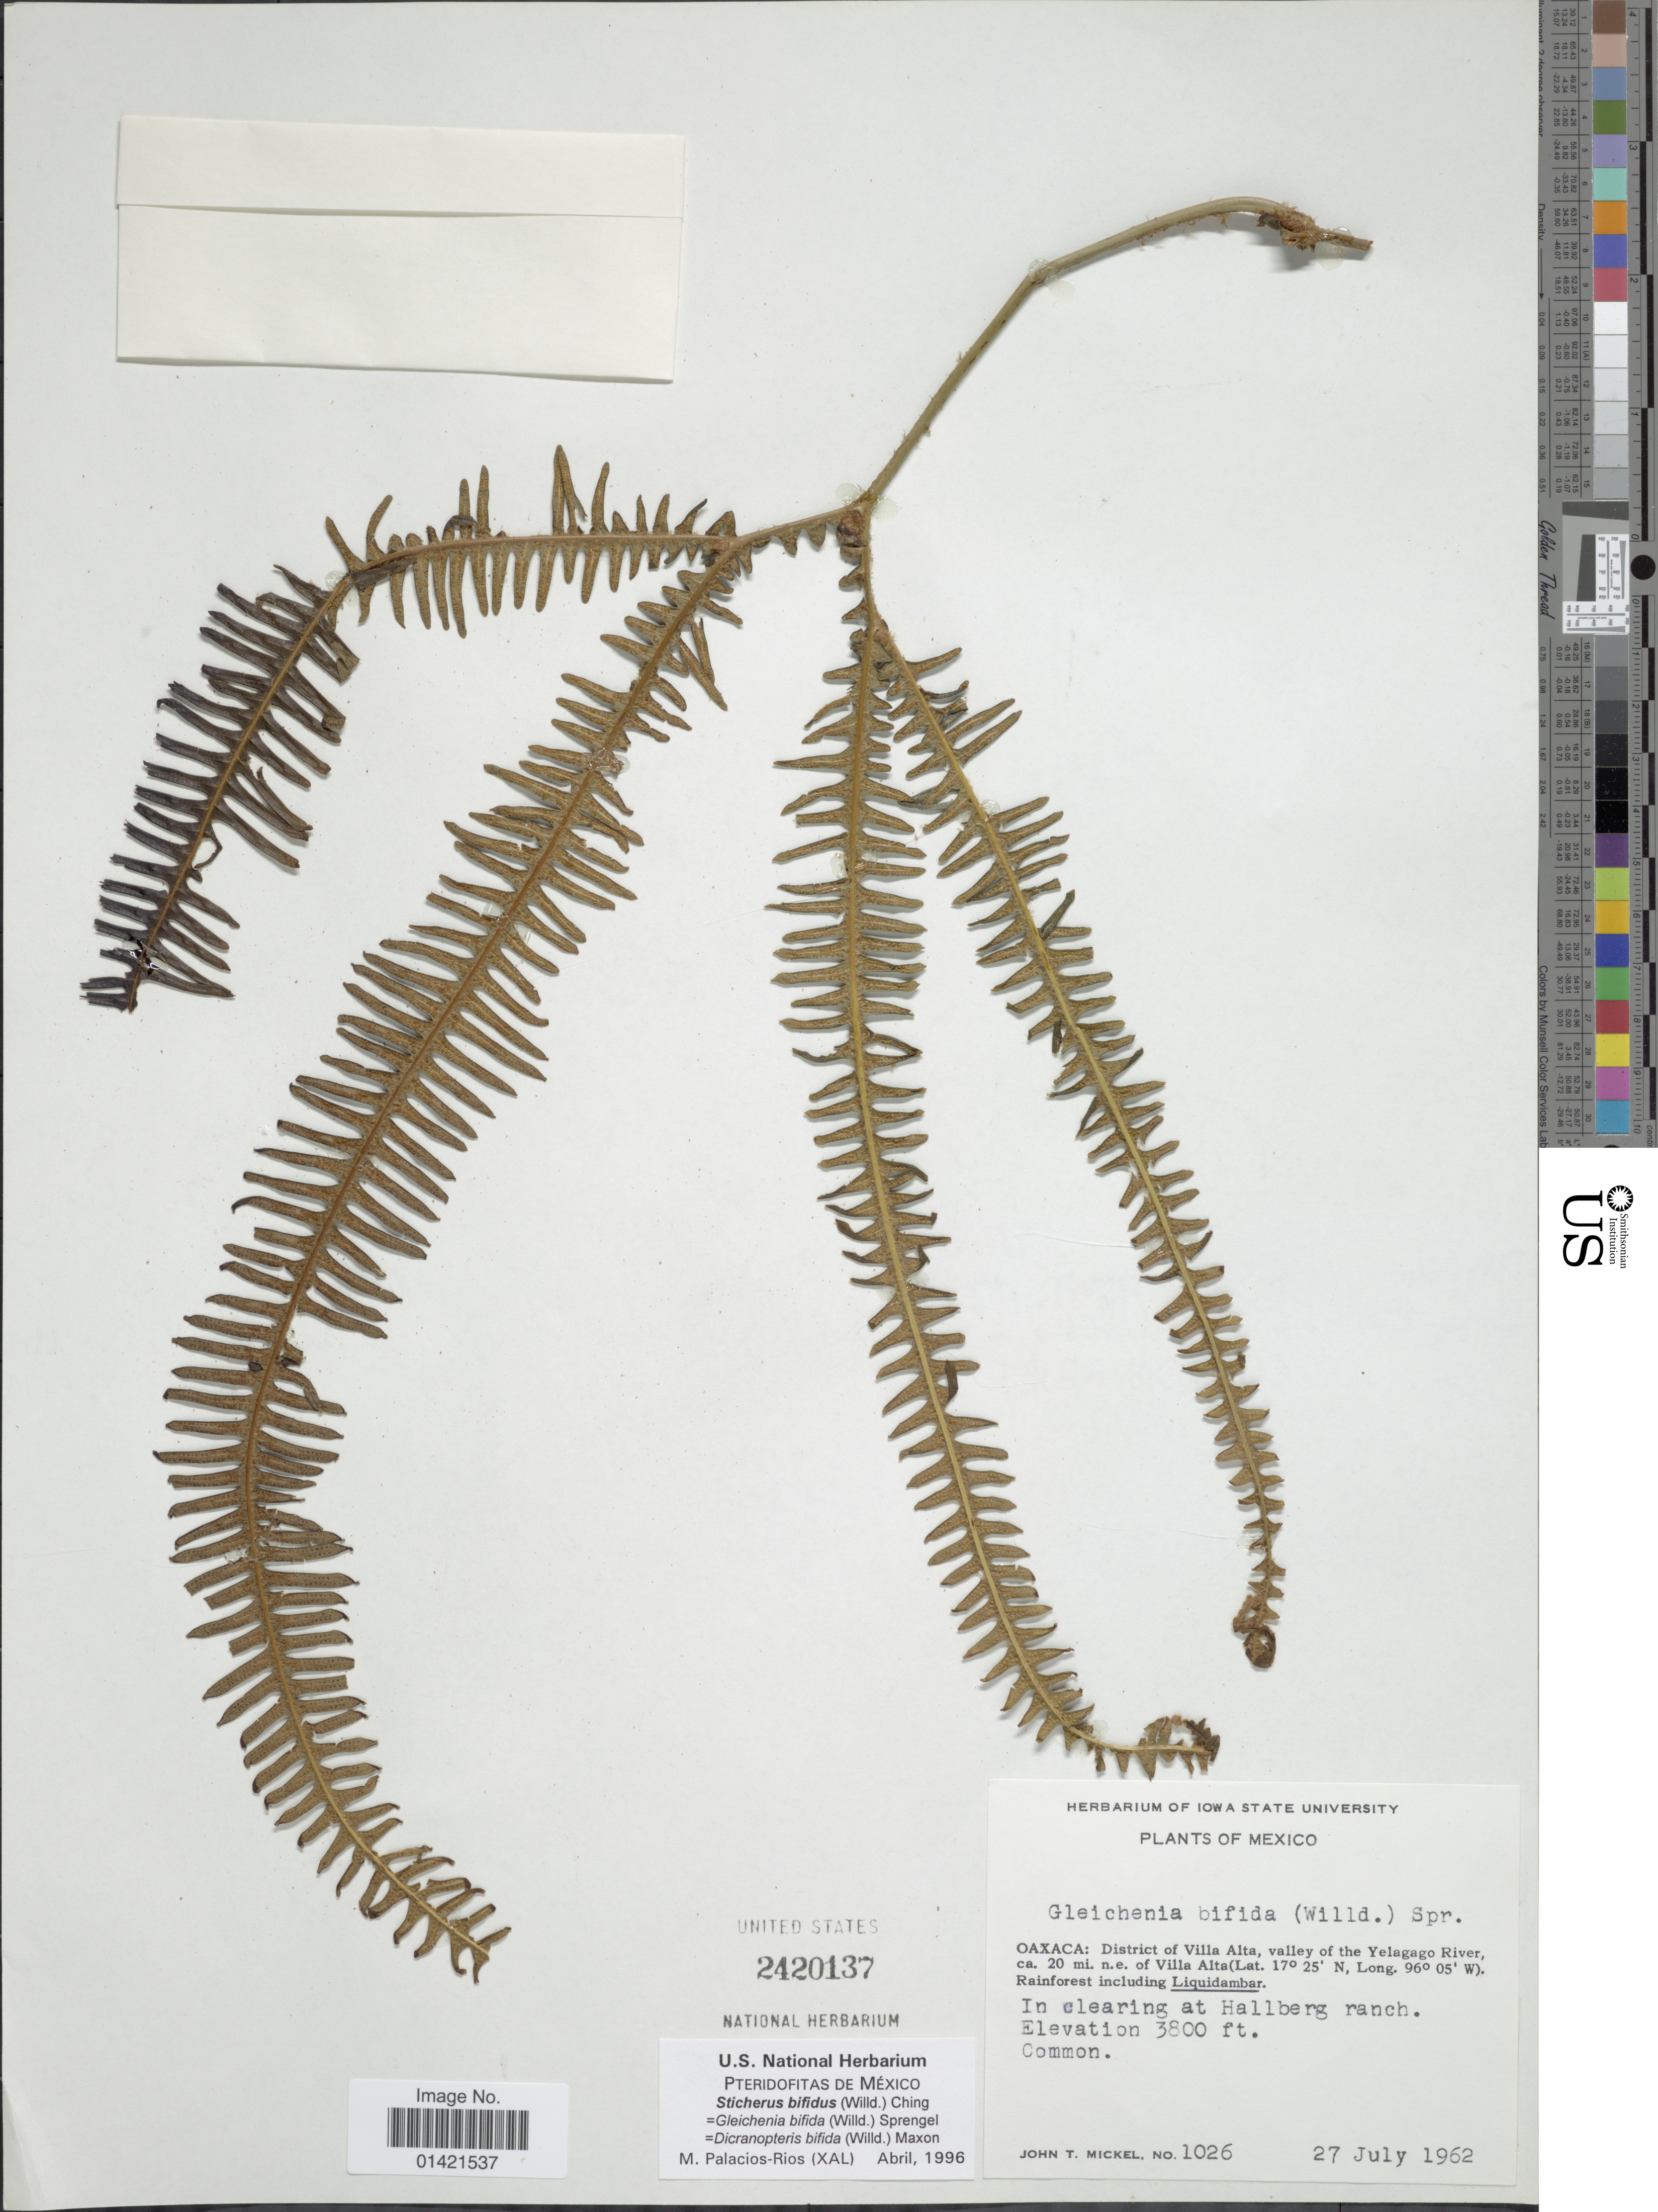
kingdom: Plantae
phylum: Tracheophyta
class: Polypodiopsida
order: Gleicheniales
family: Gleicheniaceae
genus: Sticherus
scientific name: Sticherus bifidus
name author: (Willd.) Ching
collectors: J. T. Mickel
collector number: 1026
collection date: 1962-07-27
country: Mexico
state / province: Oaxaca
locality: District of Villa Alta, valley of the Yelagago River, ca. 20 mi. n.e. of Villa Alta. In clearing at Hallberg ranch.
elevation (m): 1158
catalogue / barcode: US 2420137